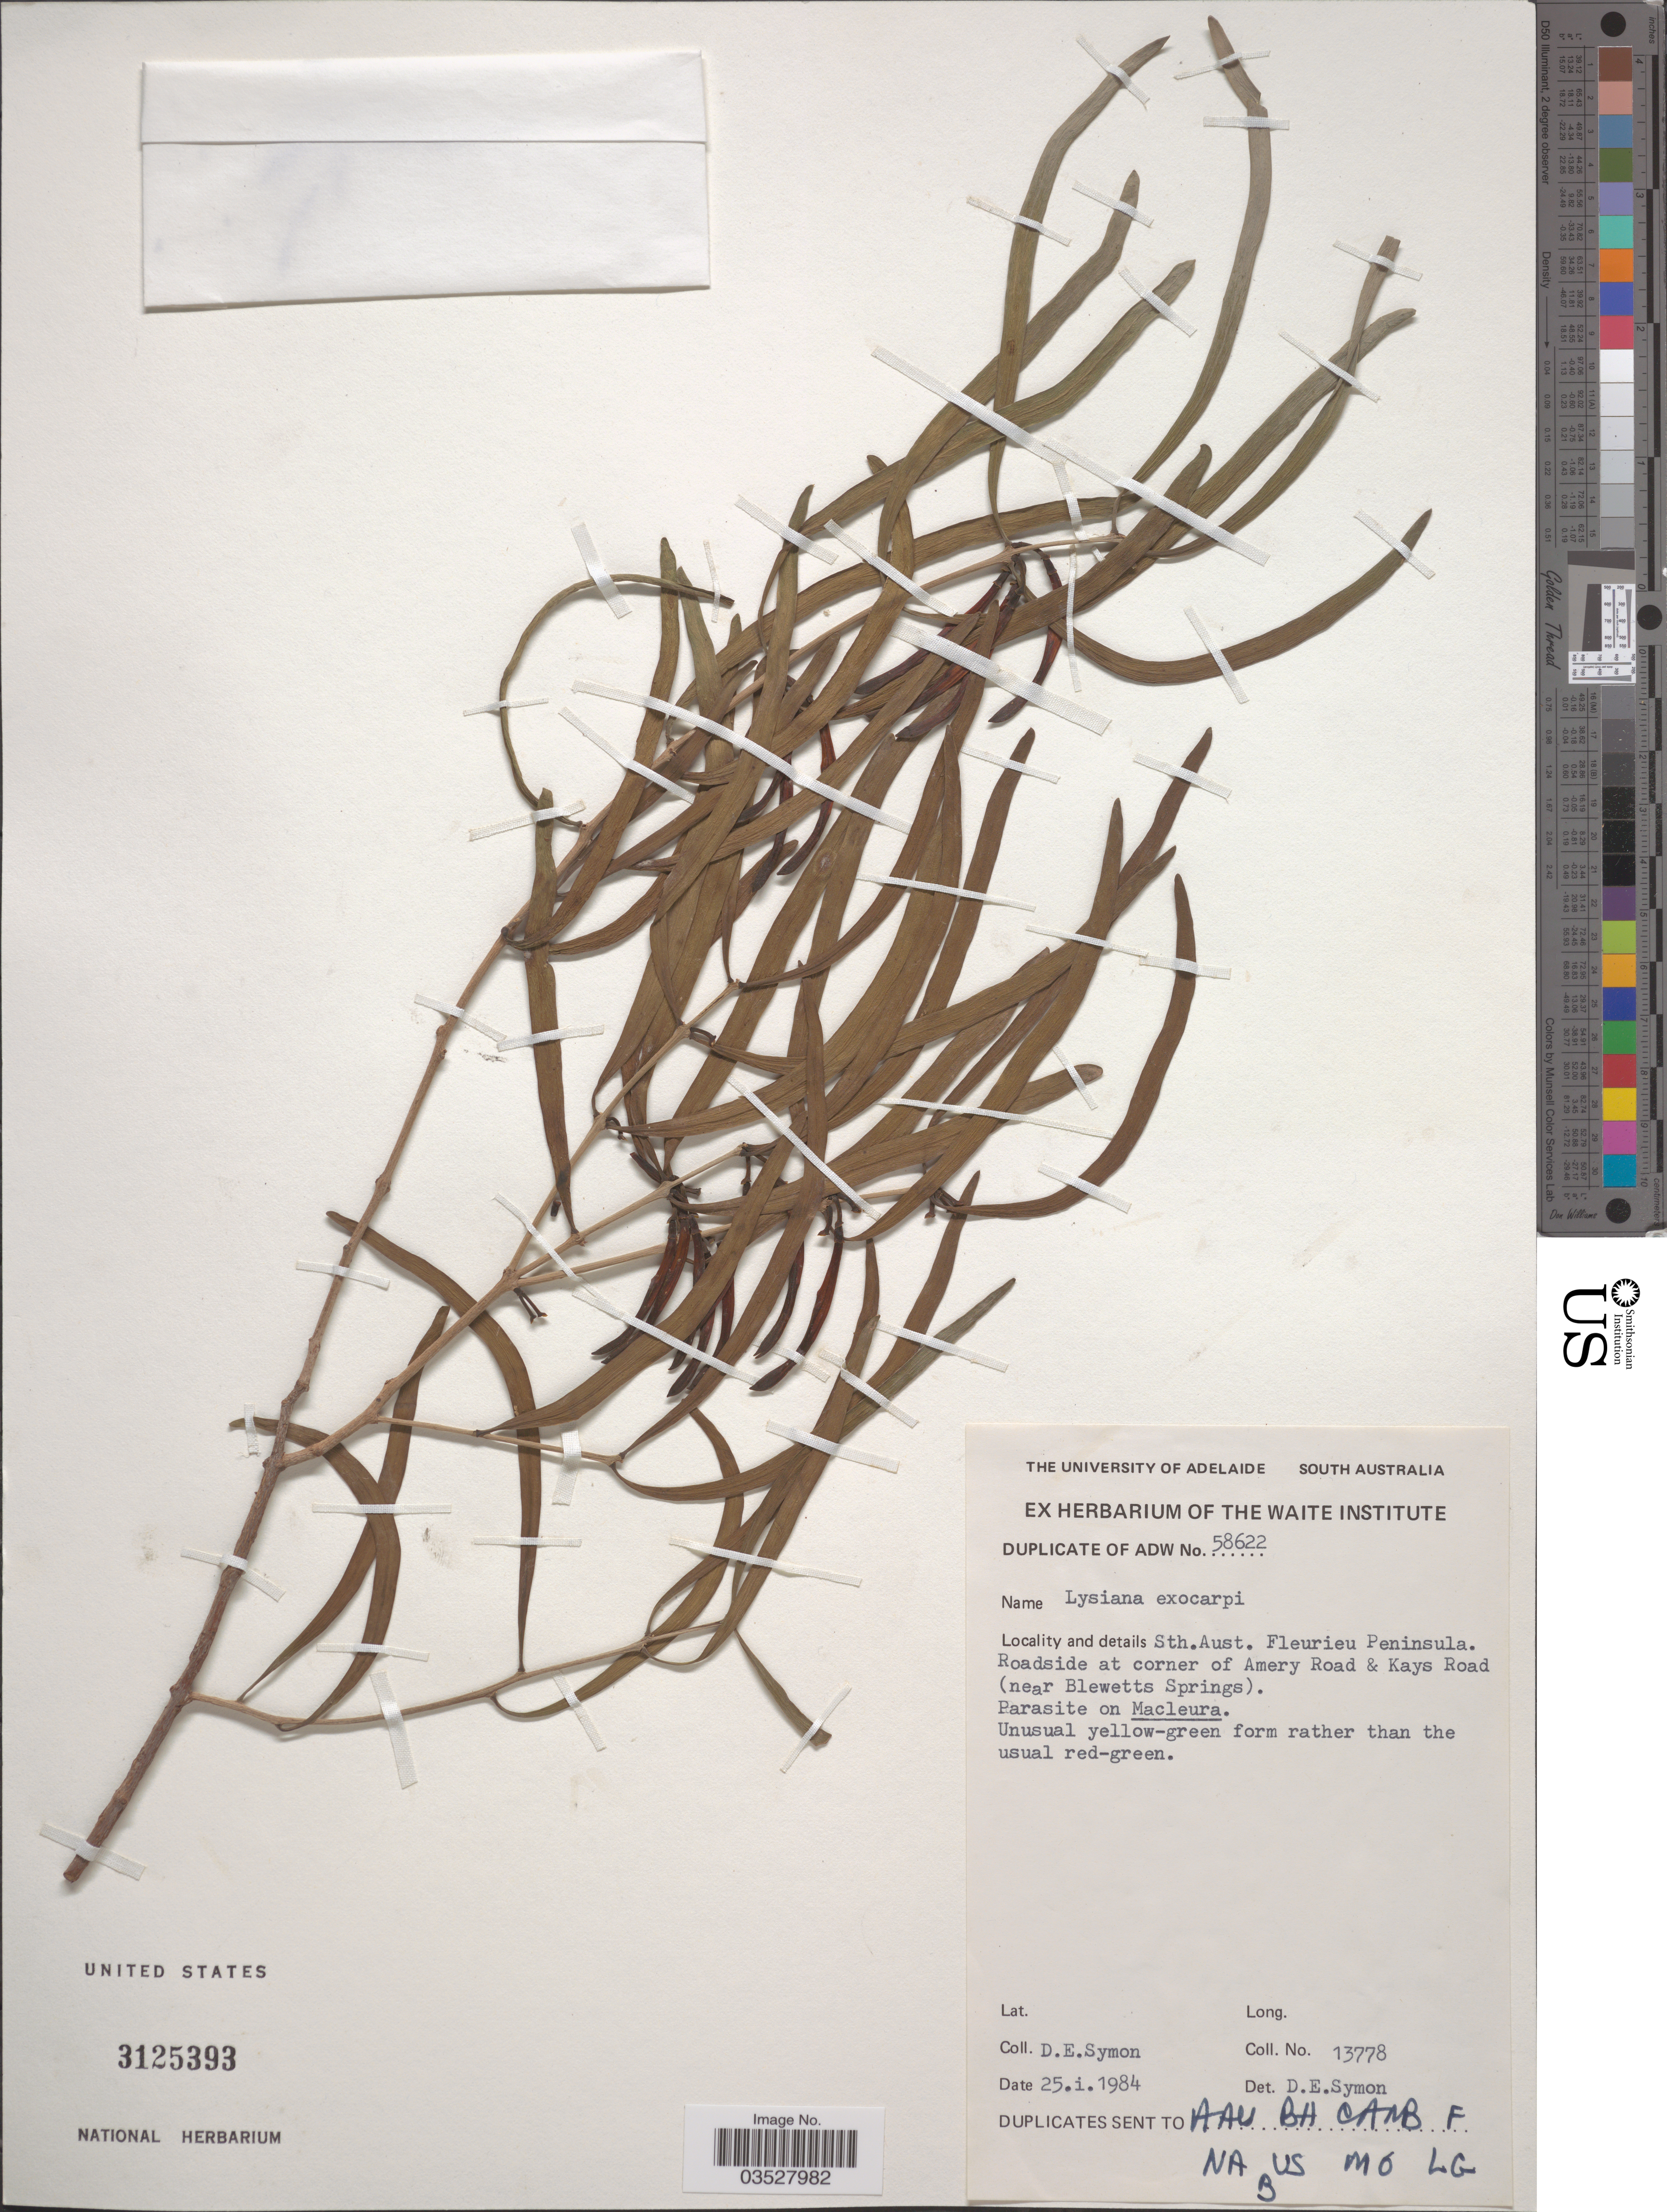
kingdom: Plantae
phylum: Tracheophyta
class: Magnoliopsida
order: Santalales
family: Loranthaceae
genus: Lysiana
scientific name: Lysiana exocarpi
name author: Tiegh.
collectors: D. Symon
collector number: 13778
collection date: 1984-01-25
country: Australia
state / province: South Australia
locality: Sth. Aust. Fleurieu Peninsula. Roadside at corner of Amery Road & Kays Road (near Blewetts Springs).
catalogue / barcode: US 3125393